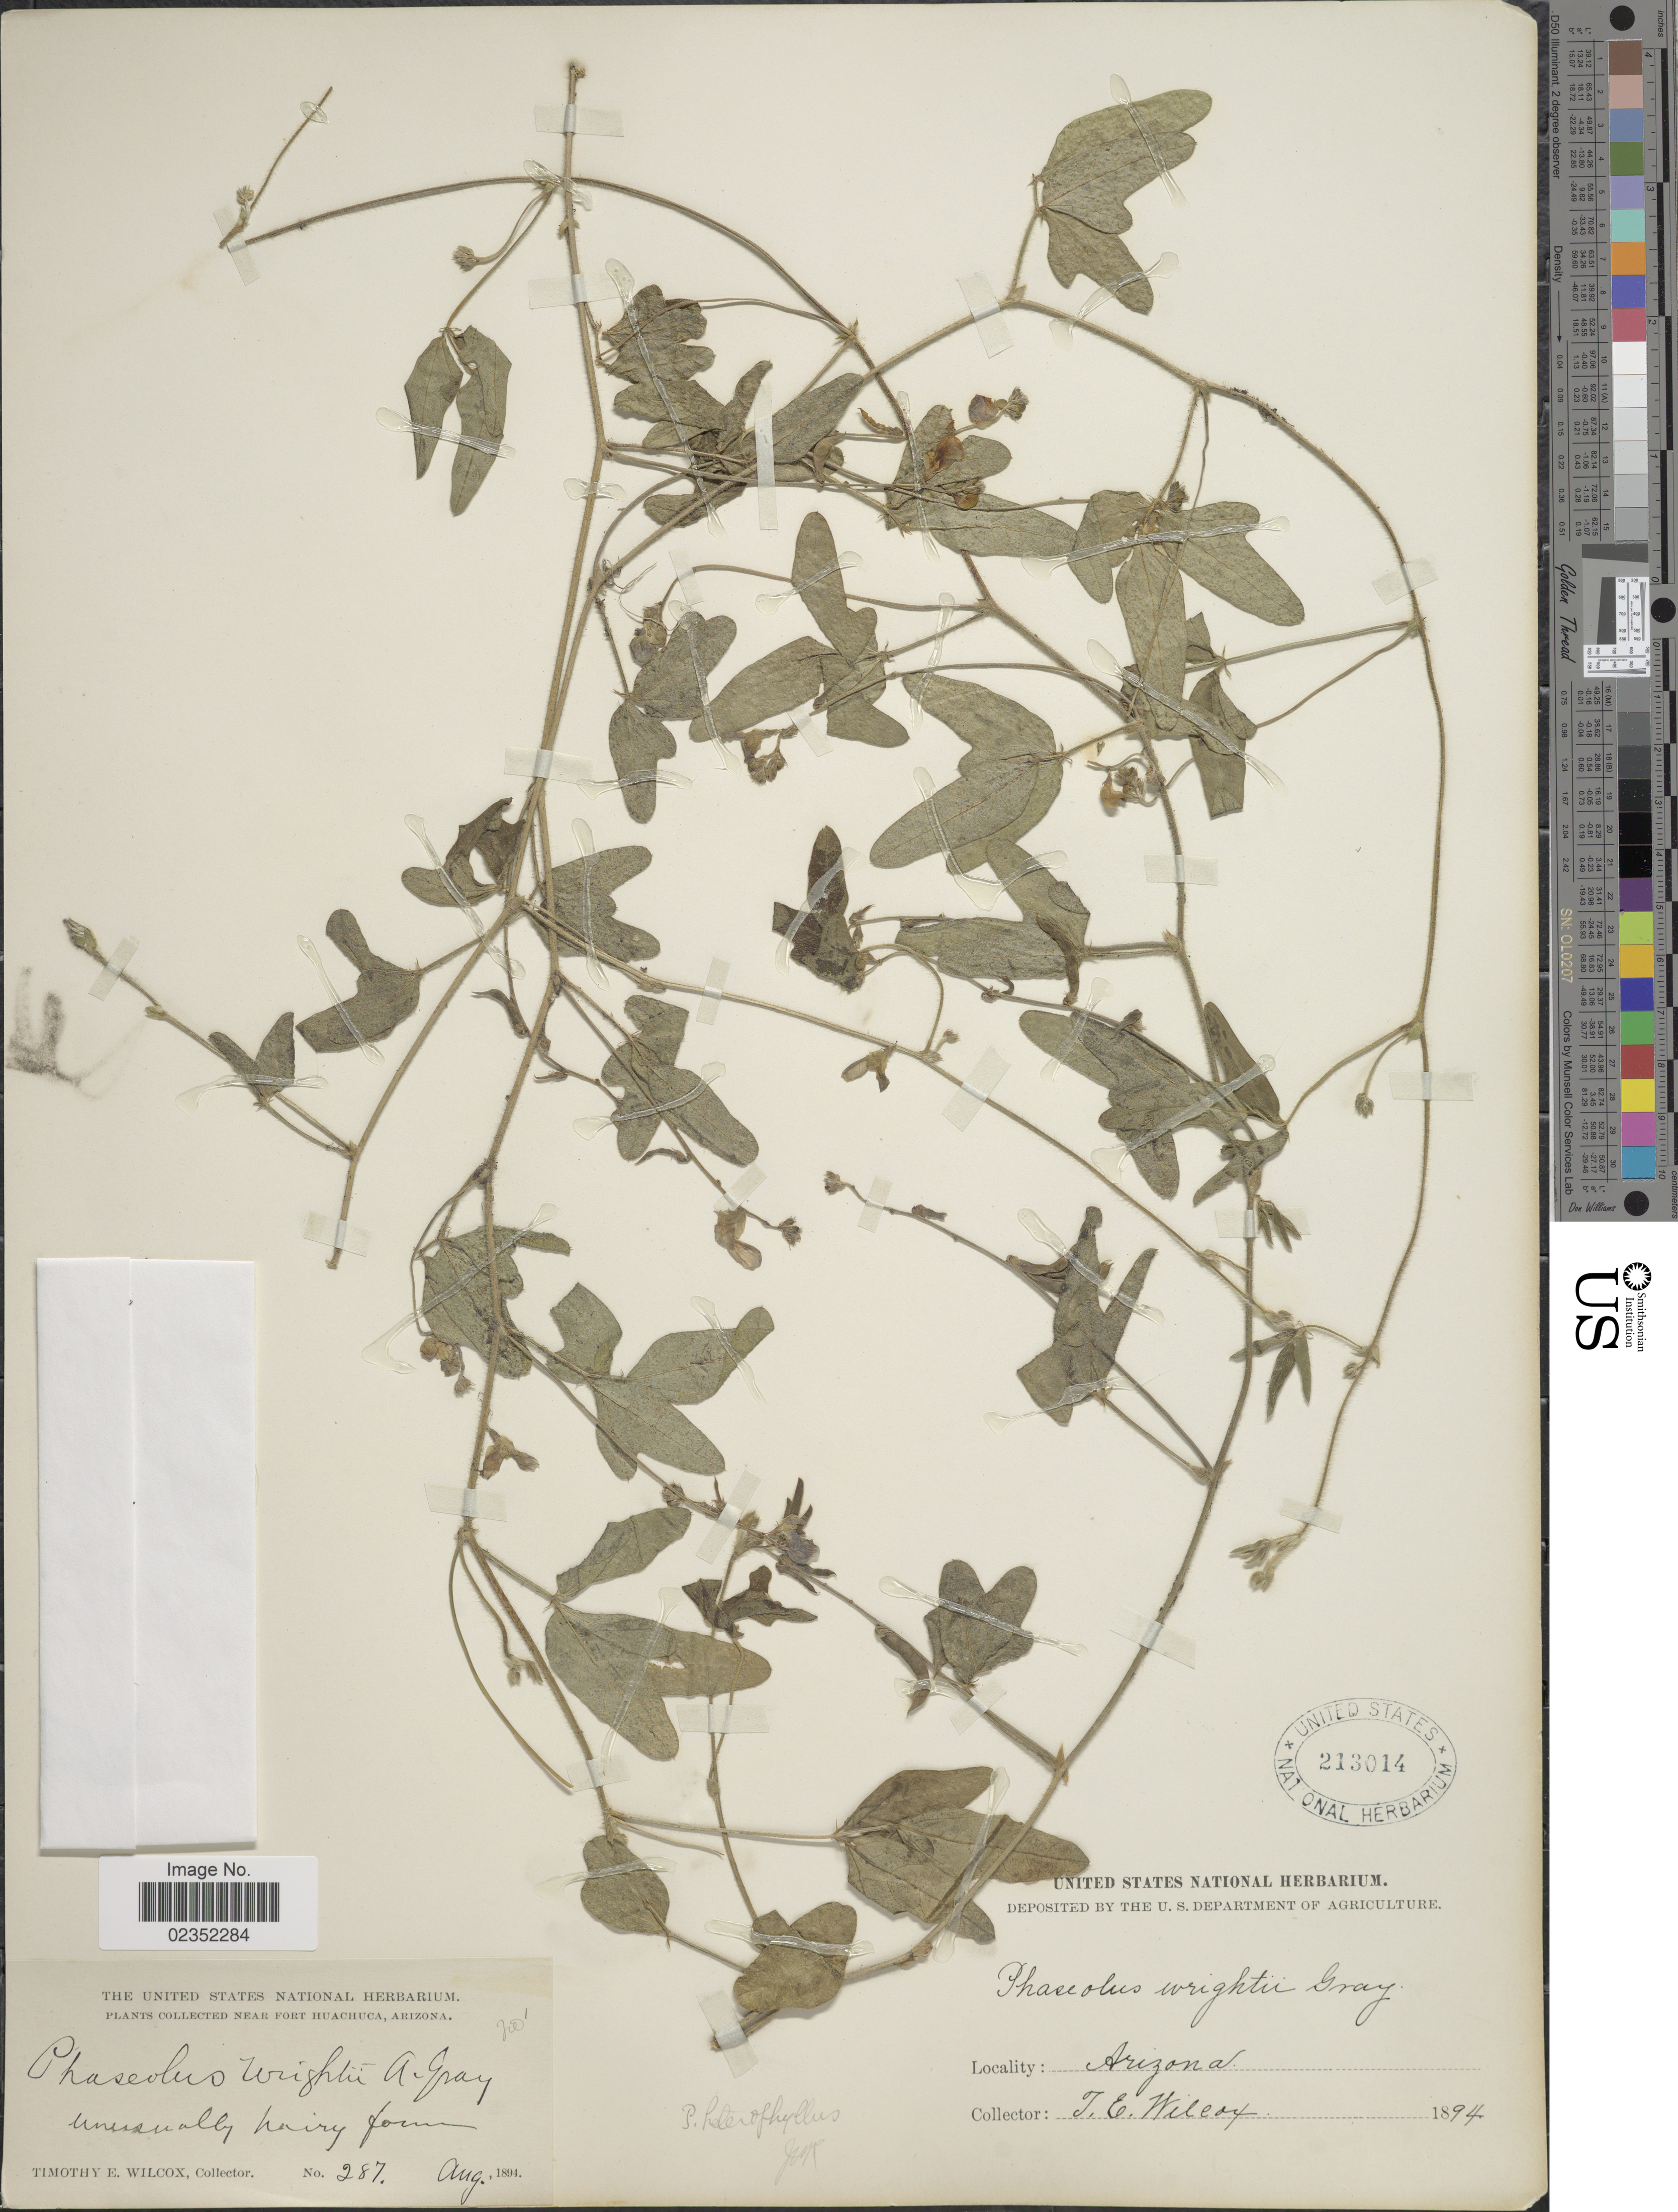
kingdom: Plantae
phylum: Tracheophyta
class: Magnoliopsida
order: Fabales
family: Fabaceae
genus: Macroptilium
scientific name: Macroptilium heterophyllum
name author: (Willd.) Maréchal & Baudet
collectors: T. E. Wilcox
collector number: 287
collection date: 1894-08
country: United States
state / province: Arizona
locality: Near Fort Huachuca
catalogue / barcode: US 213014